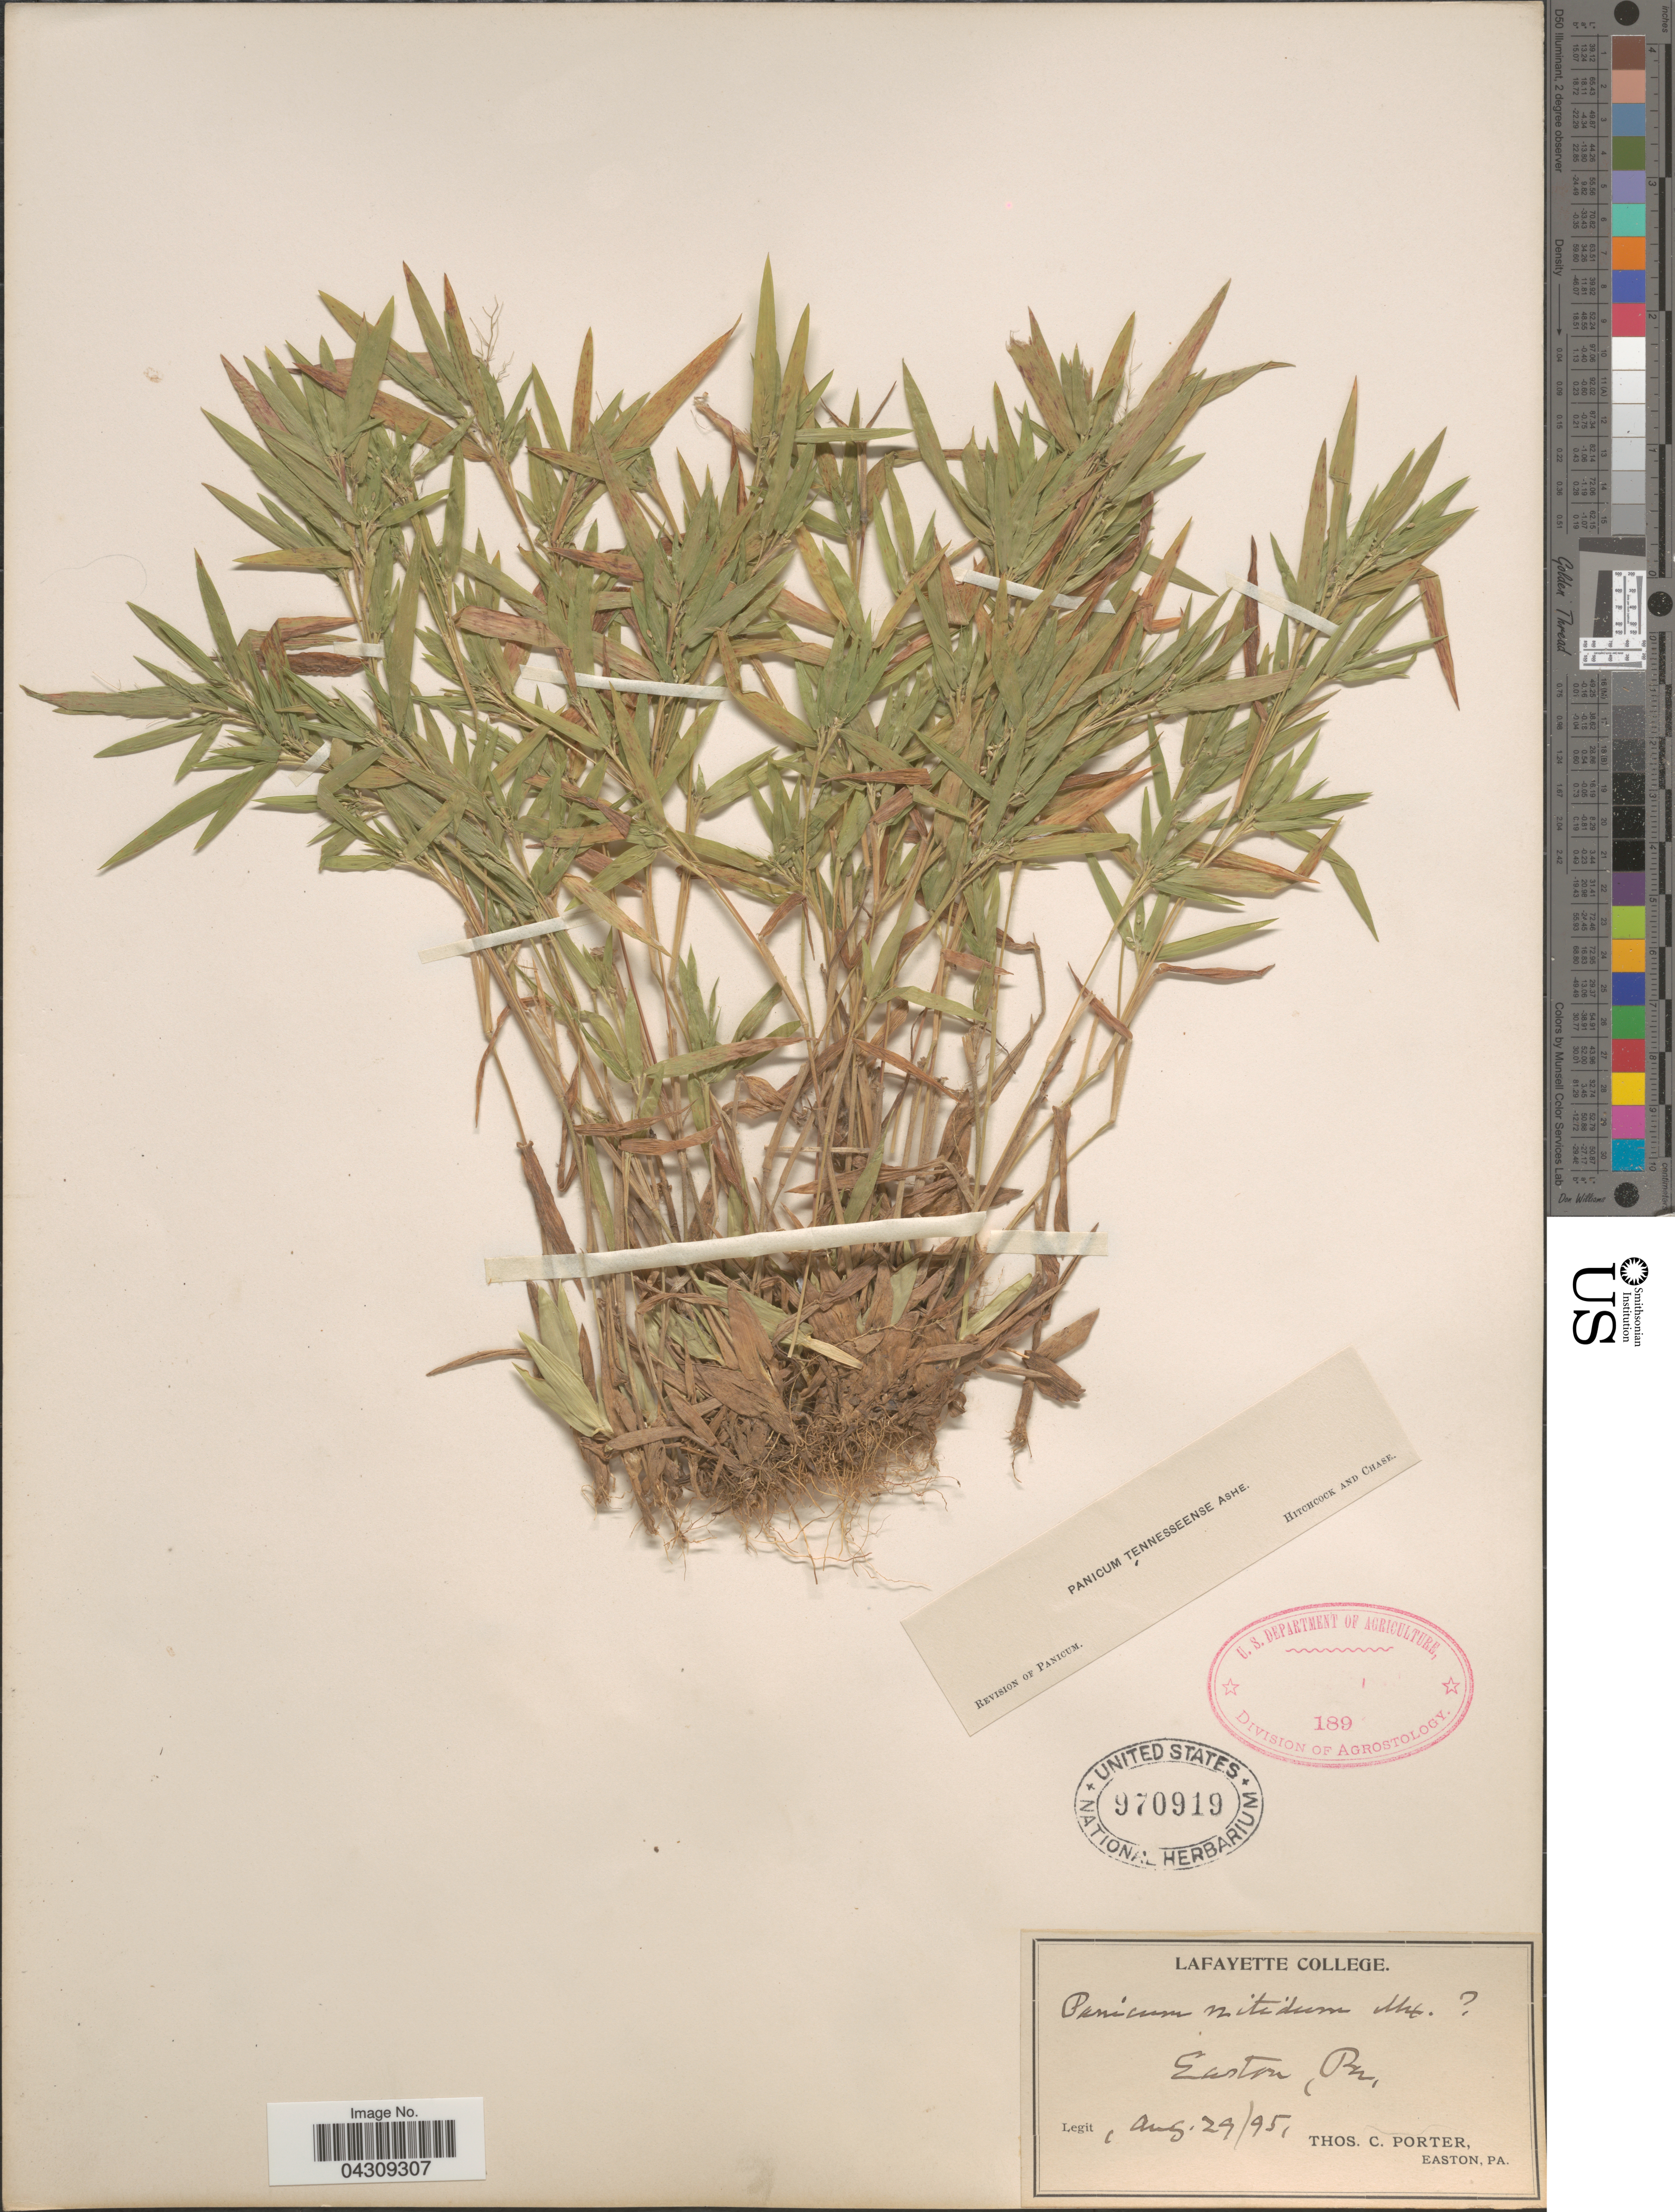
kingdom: Plantae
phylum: Tracheophyta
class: Liliopsida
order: Poales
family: Poaceae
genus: Dichanthelium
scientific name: Dichanthelium acuminatum var. acuminatum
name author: (Sw.) Gould & C.A. Clark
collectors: T. Porter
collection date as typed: Transcribed d/m/y: 29/8/95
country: United States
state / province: Pennsylvania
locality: Easton.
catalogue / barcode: US 970919